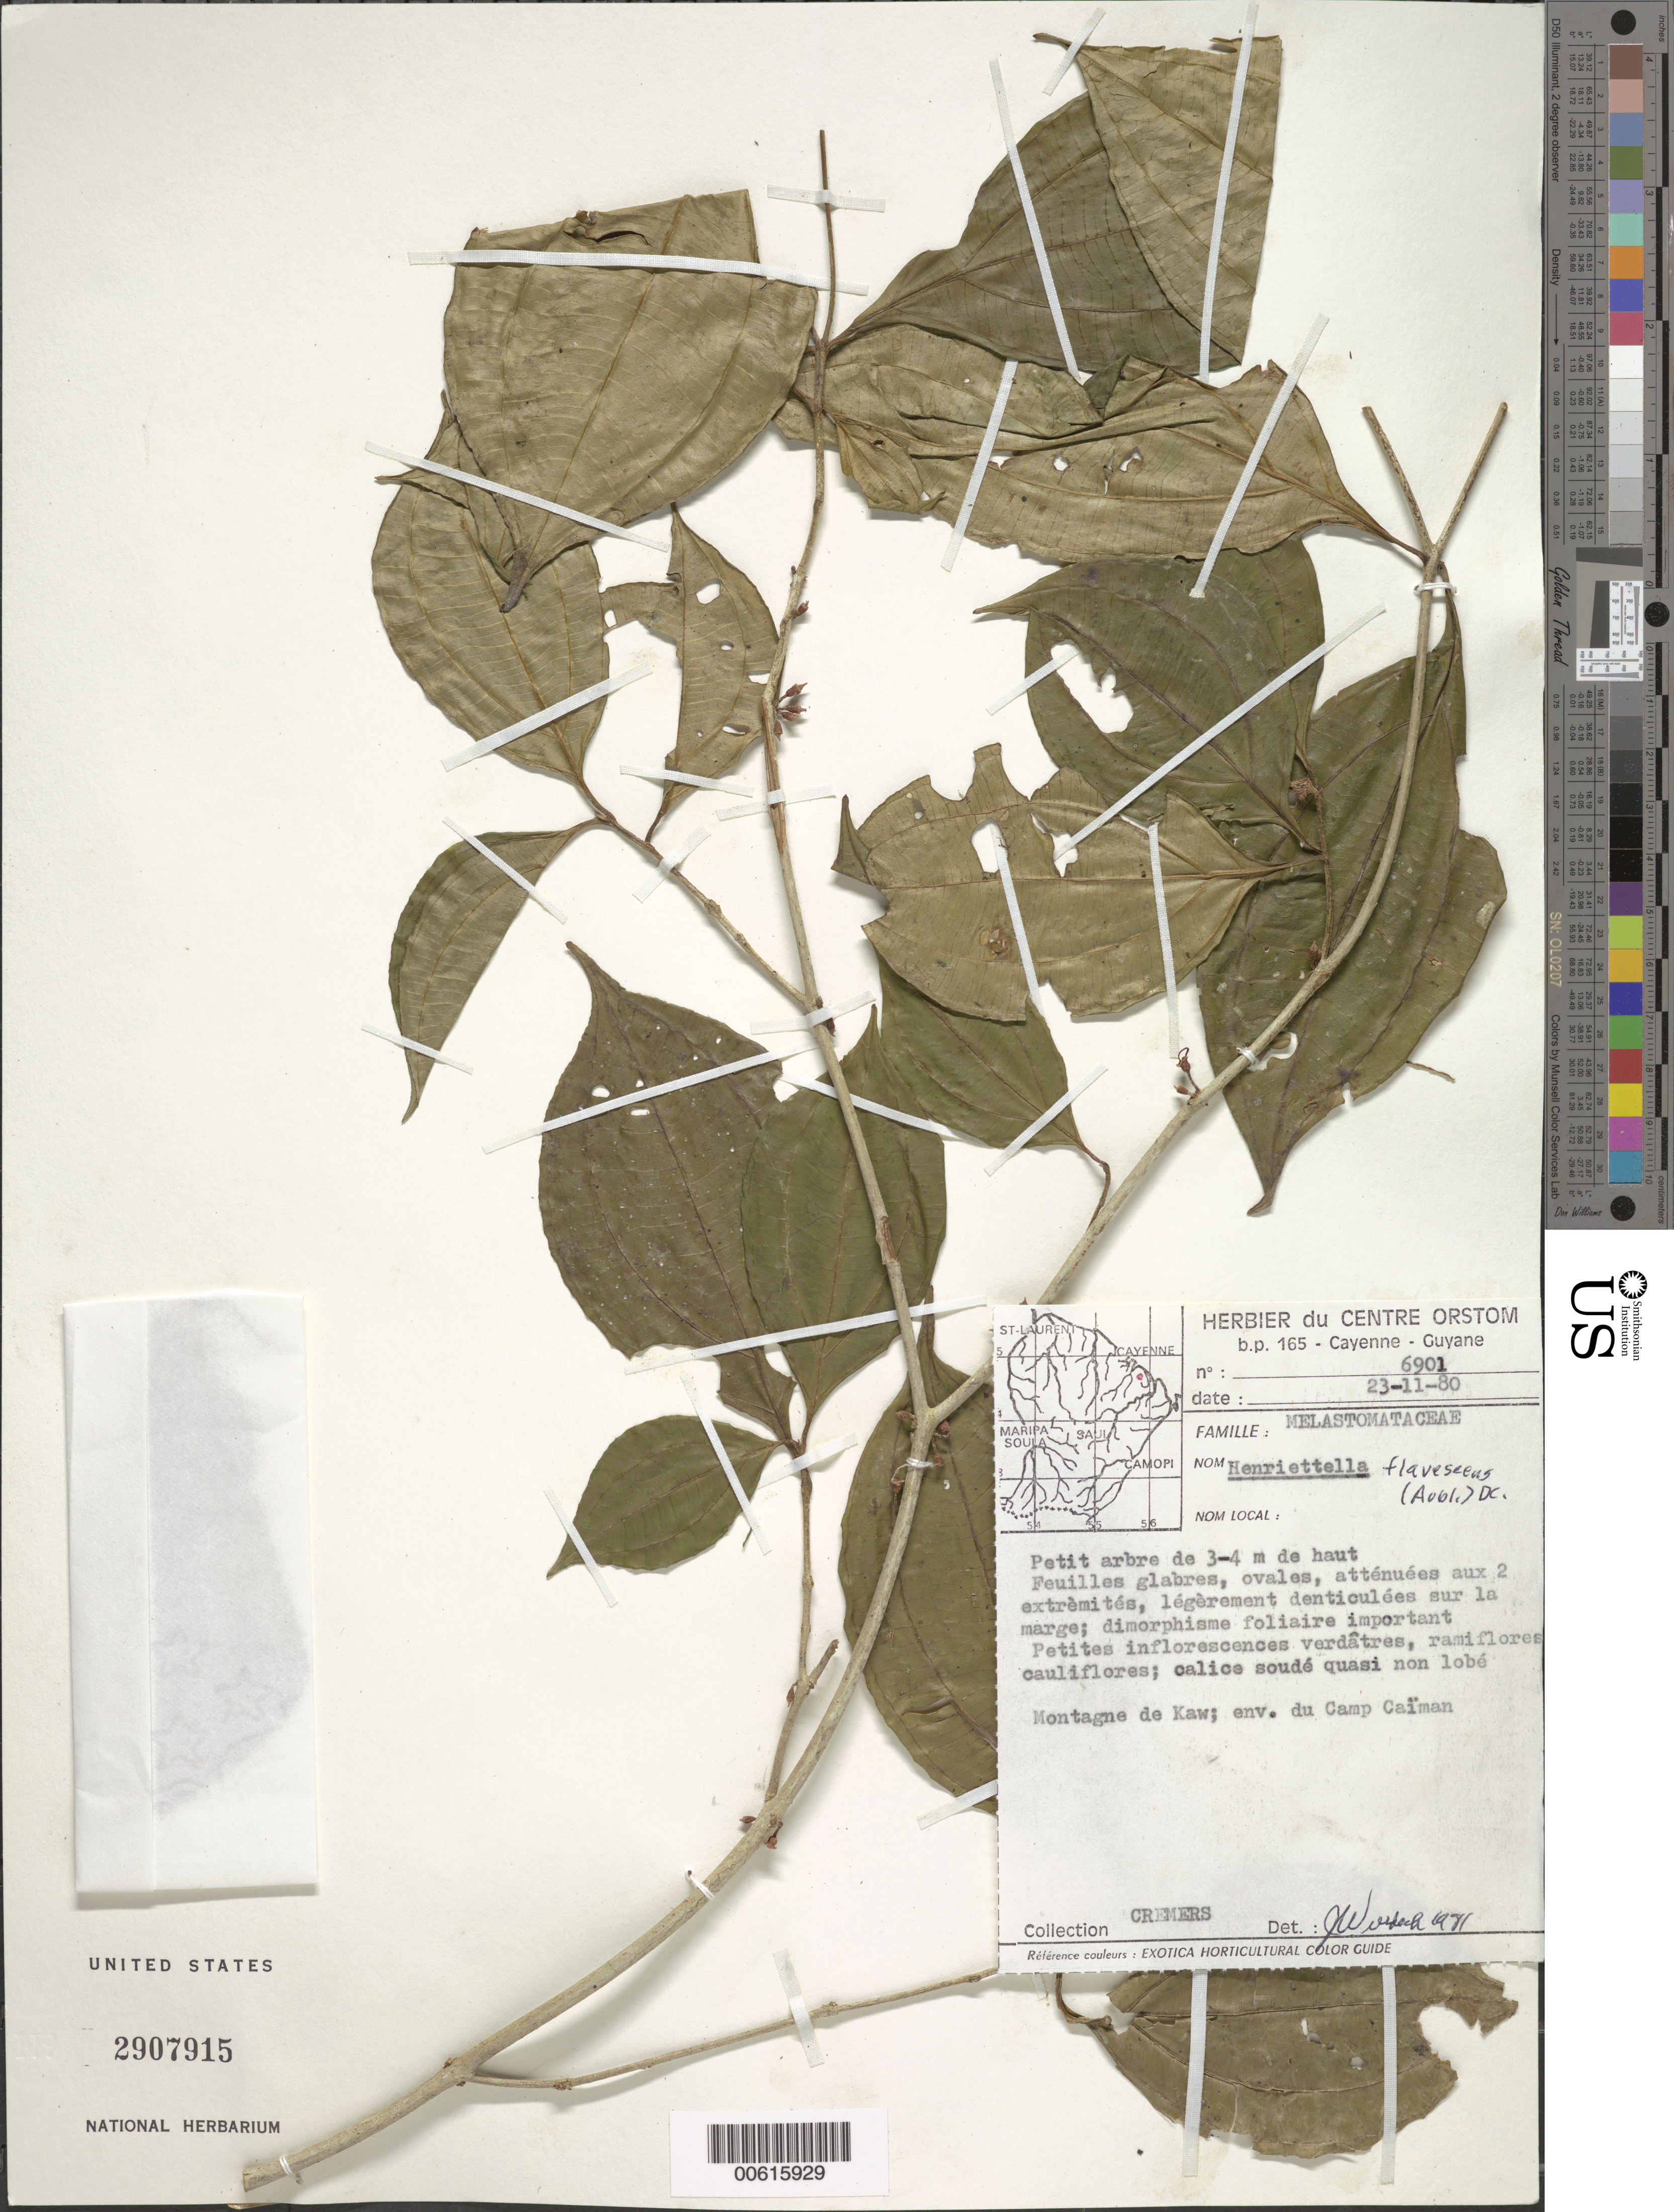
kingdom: Plantae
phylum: Tracheophyta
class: Magnoliopsida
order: Myrtales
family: Melastomataceae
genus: Henriettea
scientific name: Henriettea flavescens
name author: (Aubl.) Baill.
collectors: G. Cremers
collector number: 6901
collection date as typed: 23-Nov-80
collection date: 1980-11-23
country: French Guiana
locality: Montagne de Kaw, Camp Caïman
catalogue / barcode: US 2907915